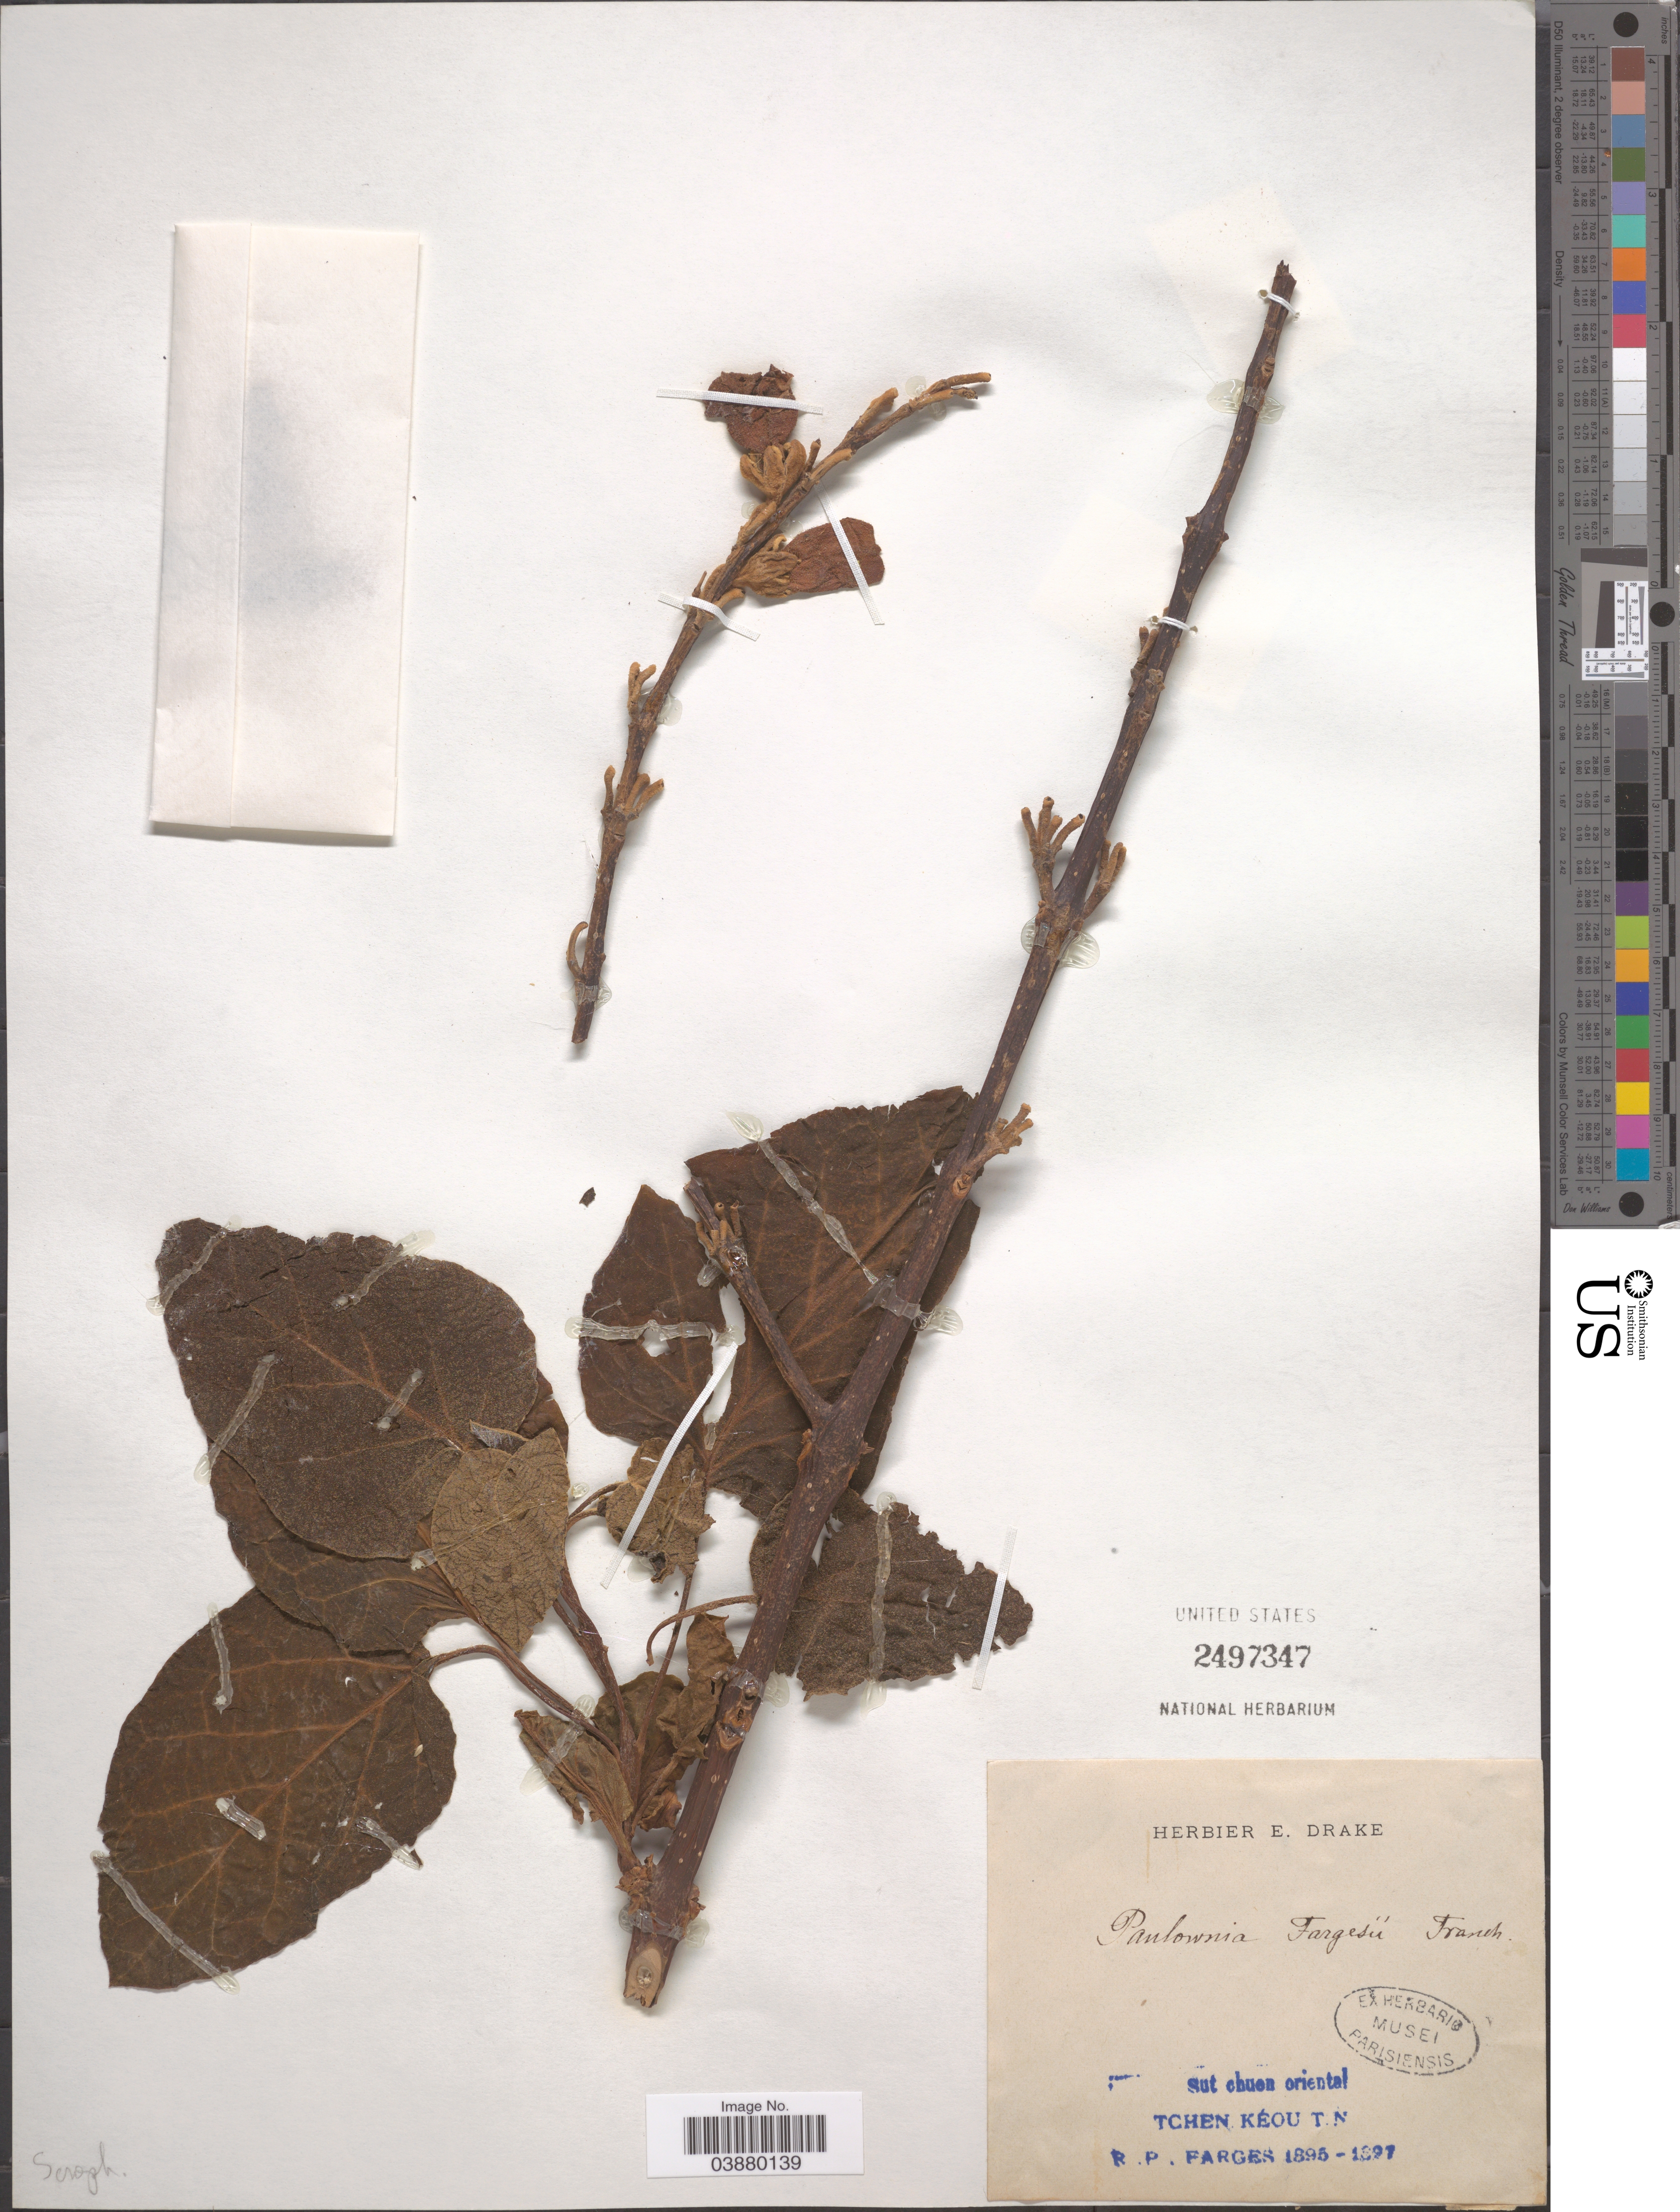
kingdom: Plantae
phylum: Tracheophyta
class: Magnoliopsida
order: Lamiales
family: Paulowniaceae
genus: Paulownia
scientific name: Paulownia fargesii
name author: Franch.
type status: Possible Type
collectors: R. Farges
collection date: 1895/1897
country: China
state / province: Sichuan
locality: Sut chuen oriental. Tchen Kéou T.N.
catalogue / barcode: US 2497347